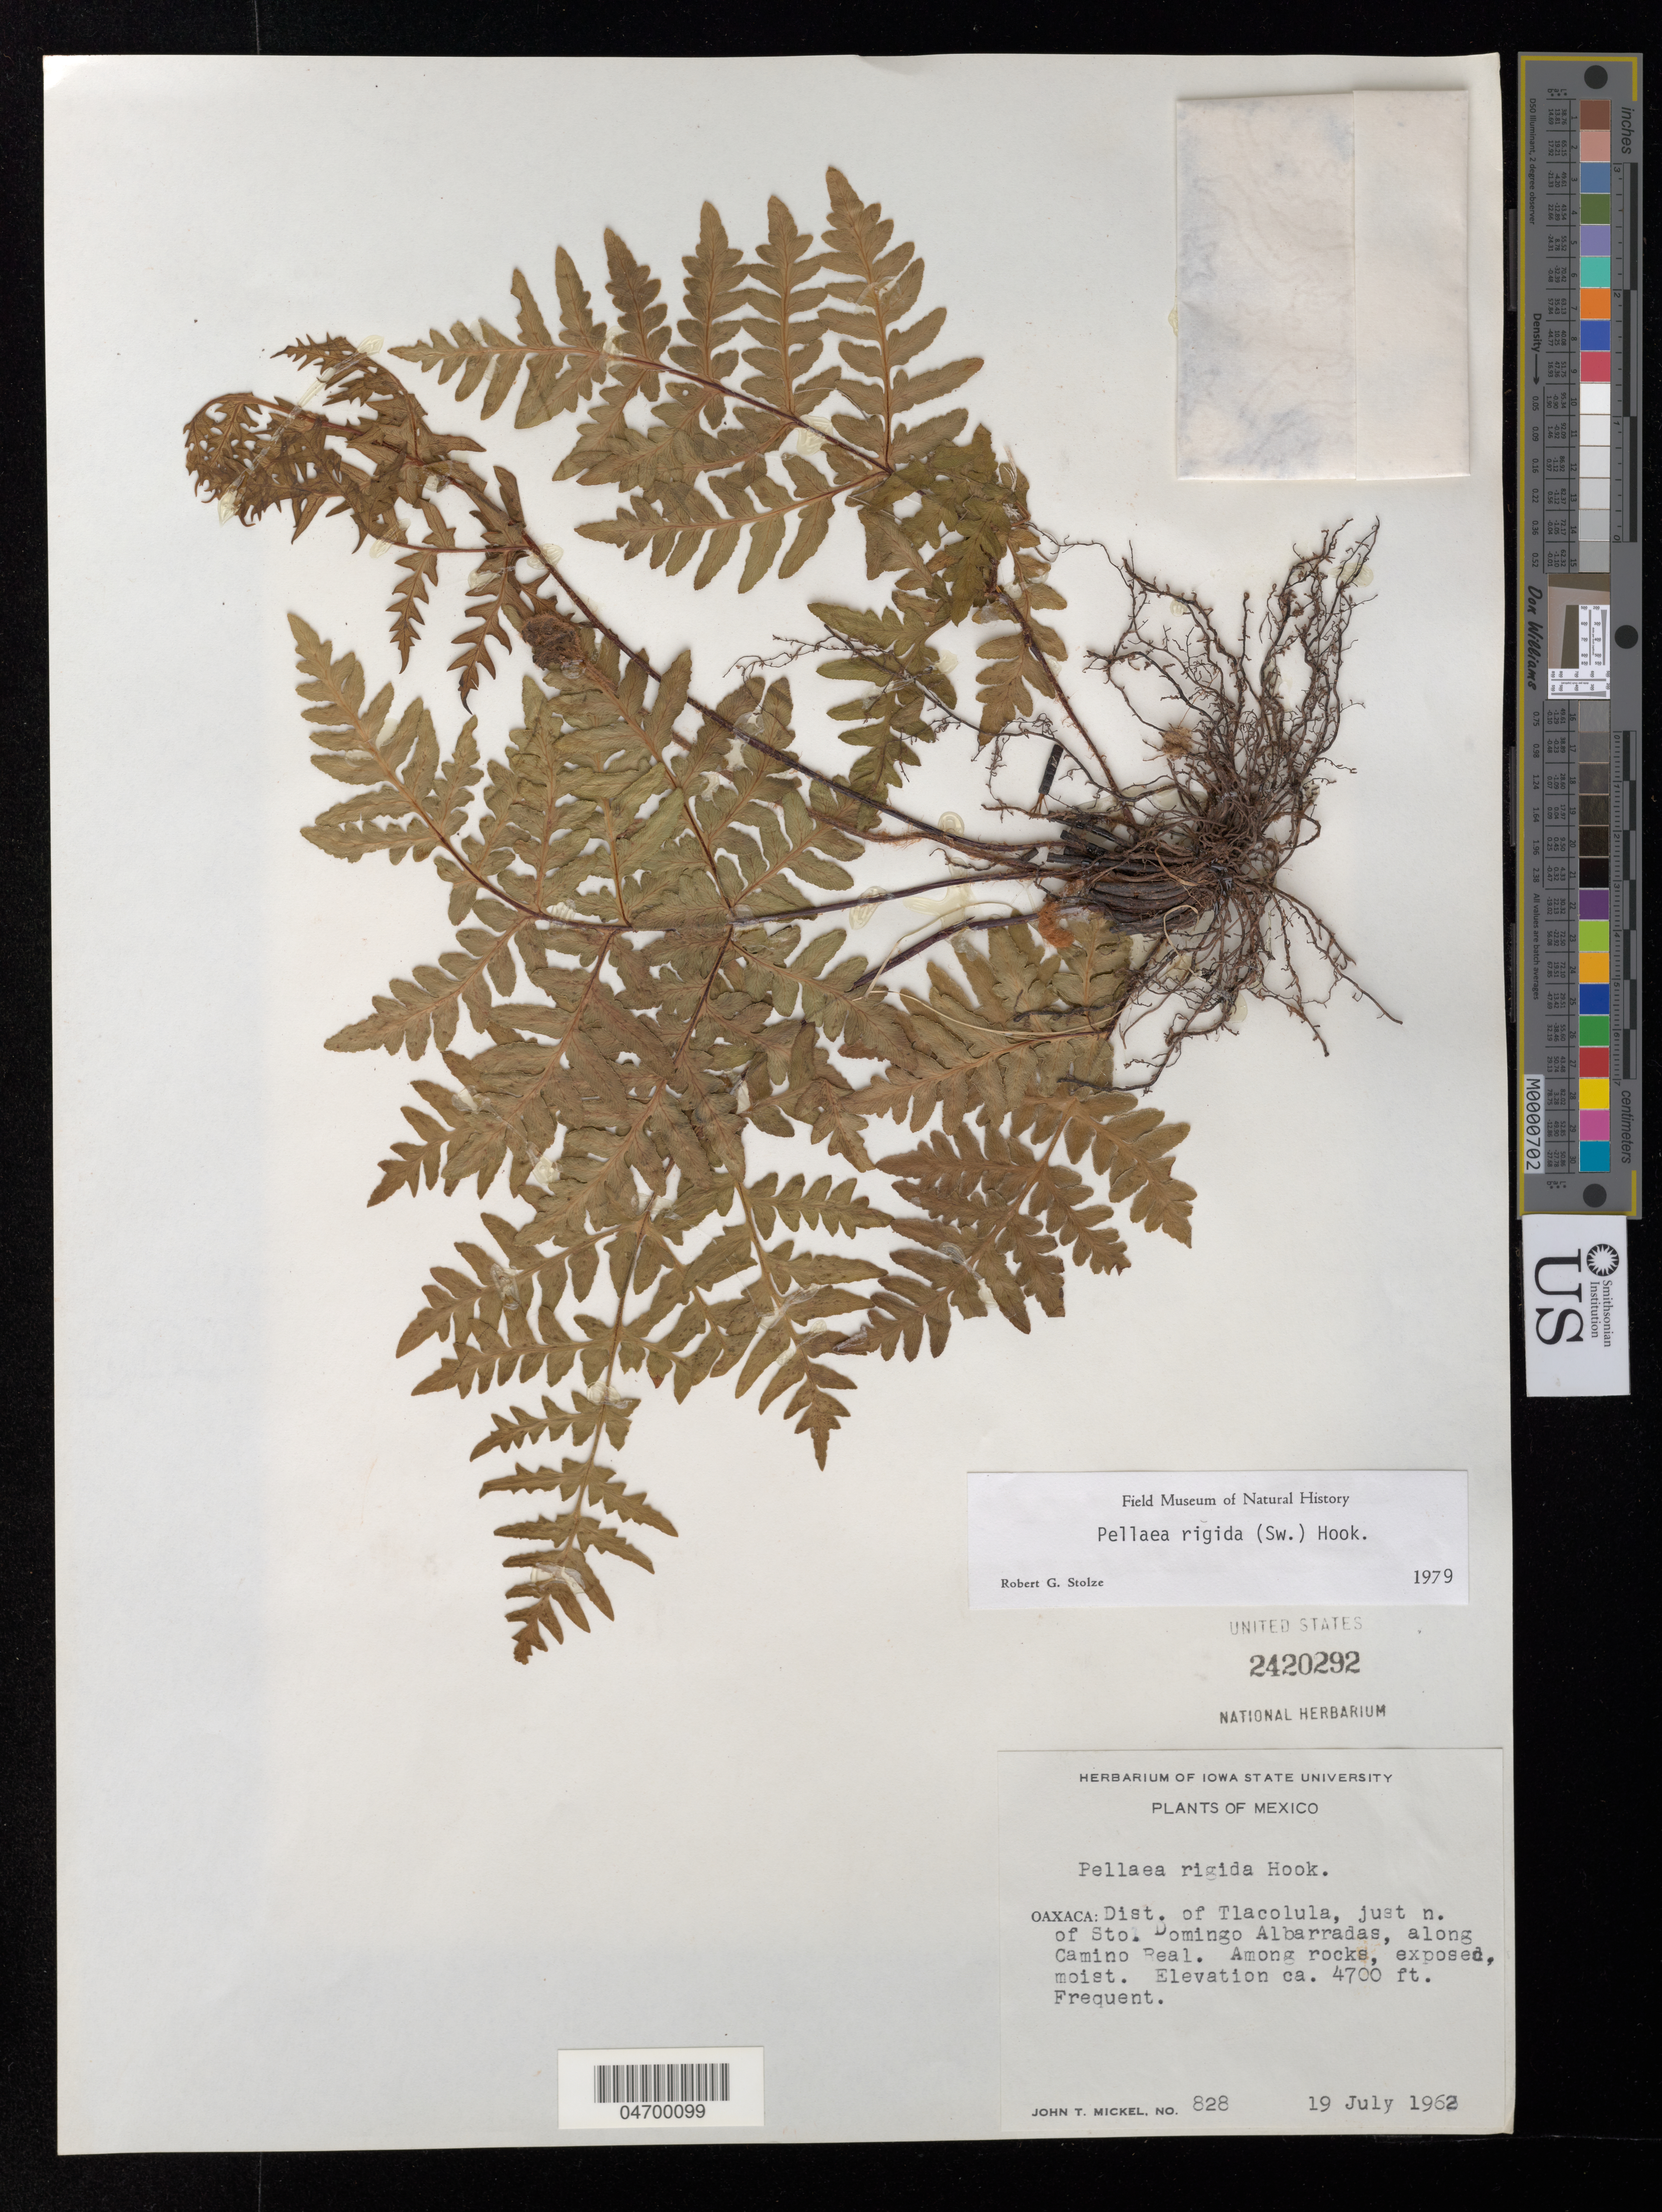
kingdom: Plantae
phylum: Tracheophyta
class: Polypodiopsida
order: Polypodiales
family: Pteridaceae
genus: Pellaea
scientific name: Pellaea rigida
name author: (Sw.) Hook. f.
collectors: J. T. Mickel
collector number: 828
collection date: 1962-07-19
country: Mexico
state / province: Oaxaca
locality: Dist. of Tlacolula, just n. of Sto. Domingo Albarradas, along Camino Real.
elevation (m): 1433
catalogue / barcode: US 2420292